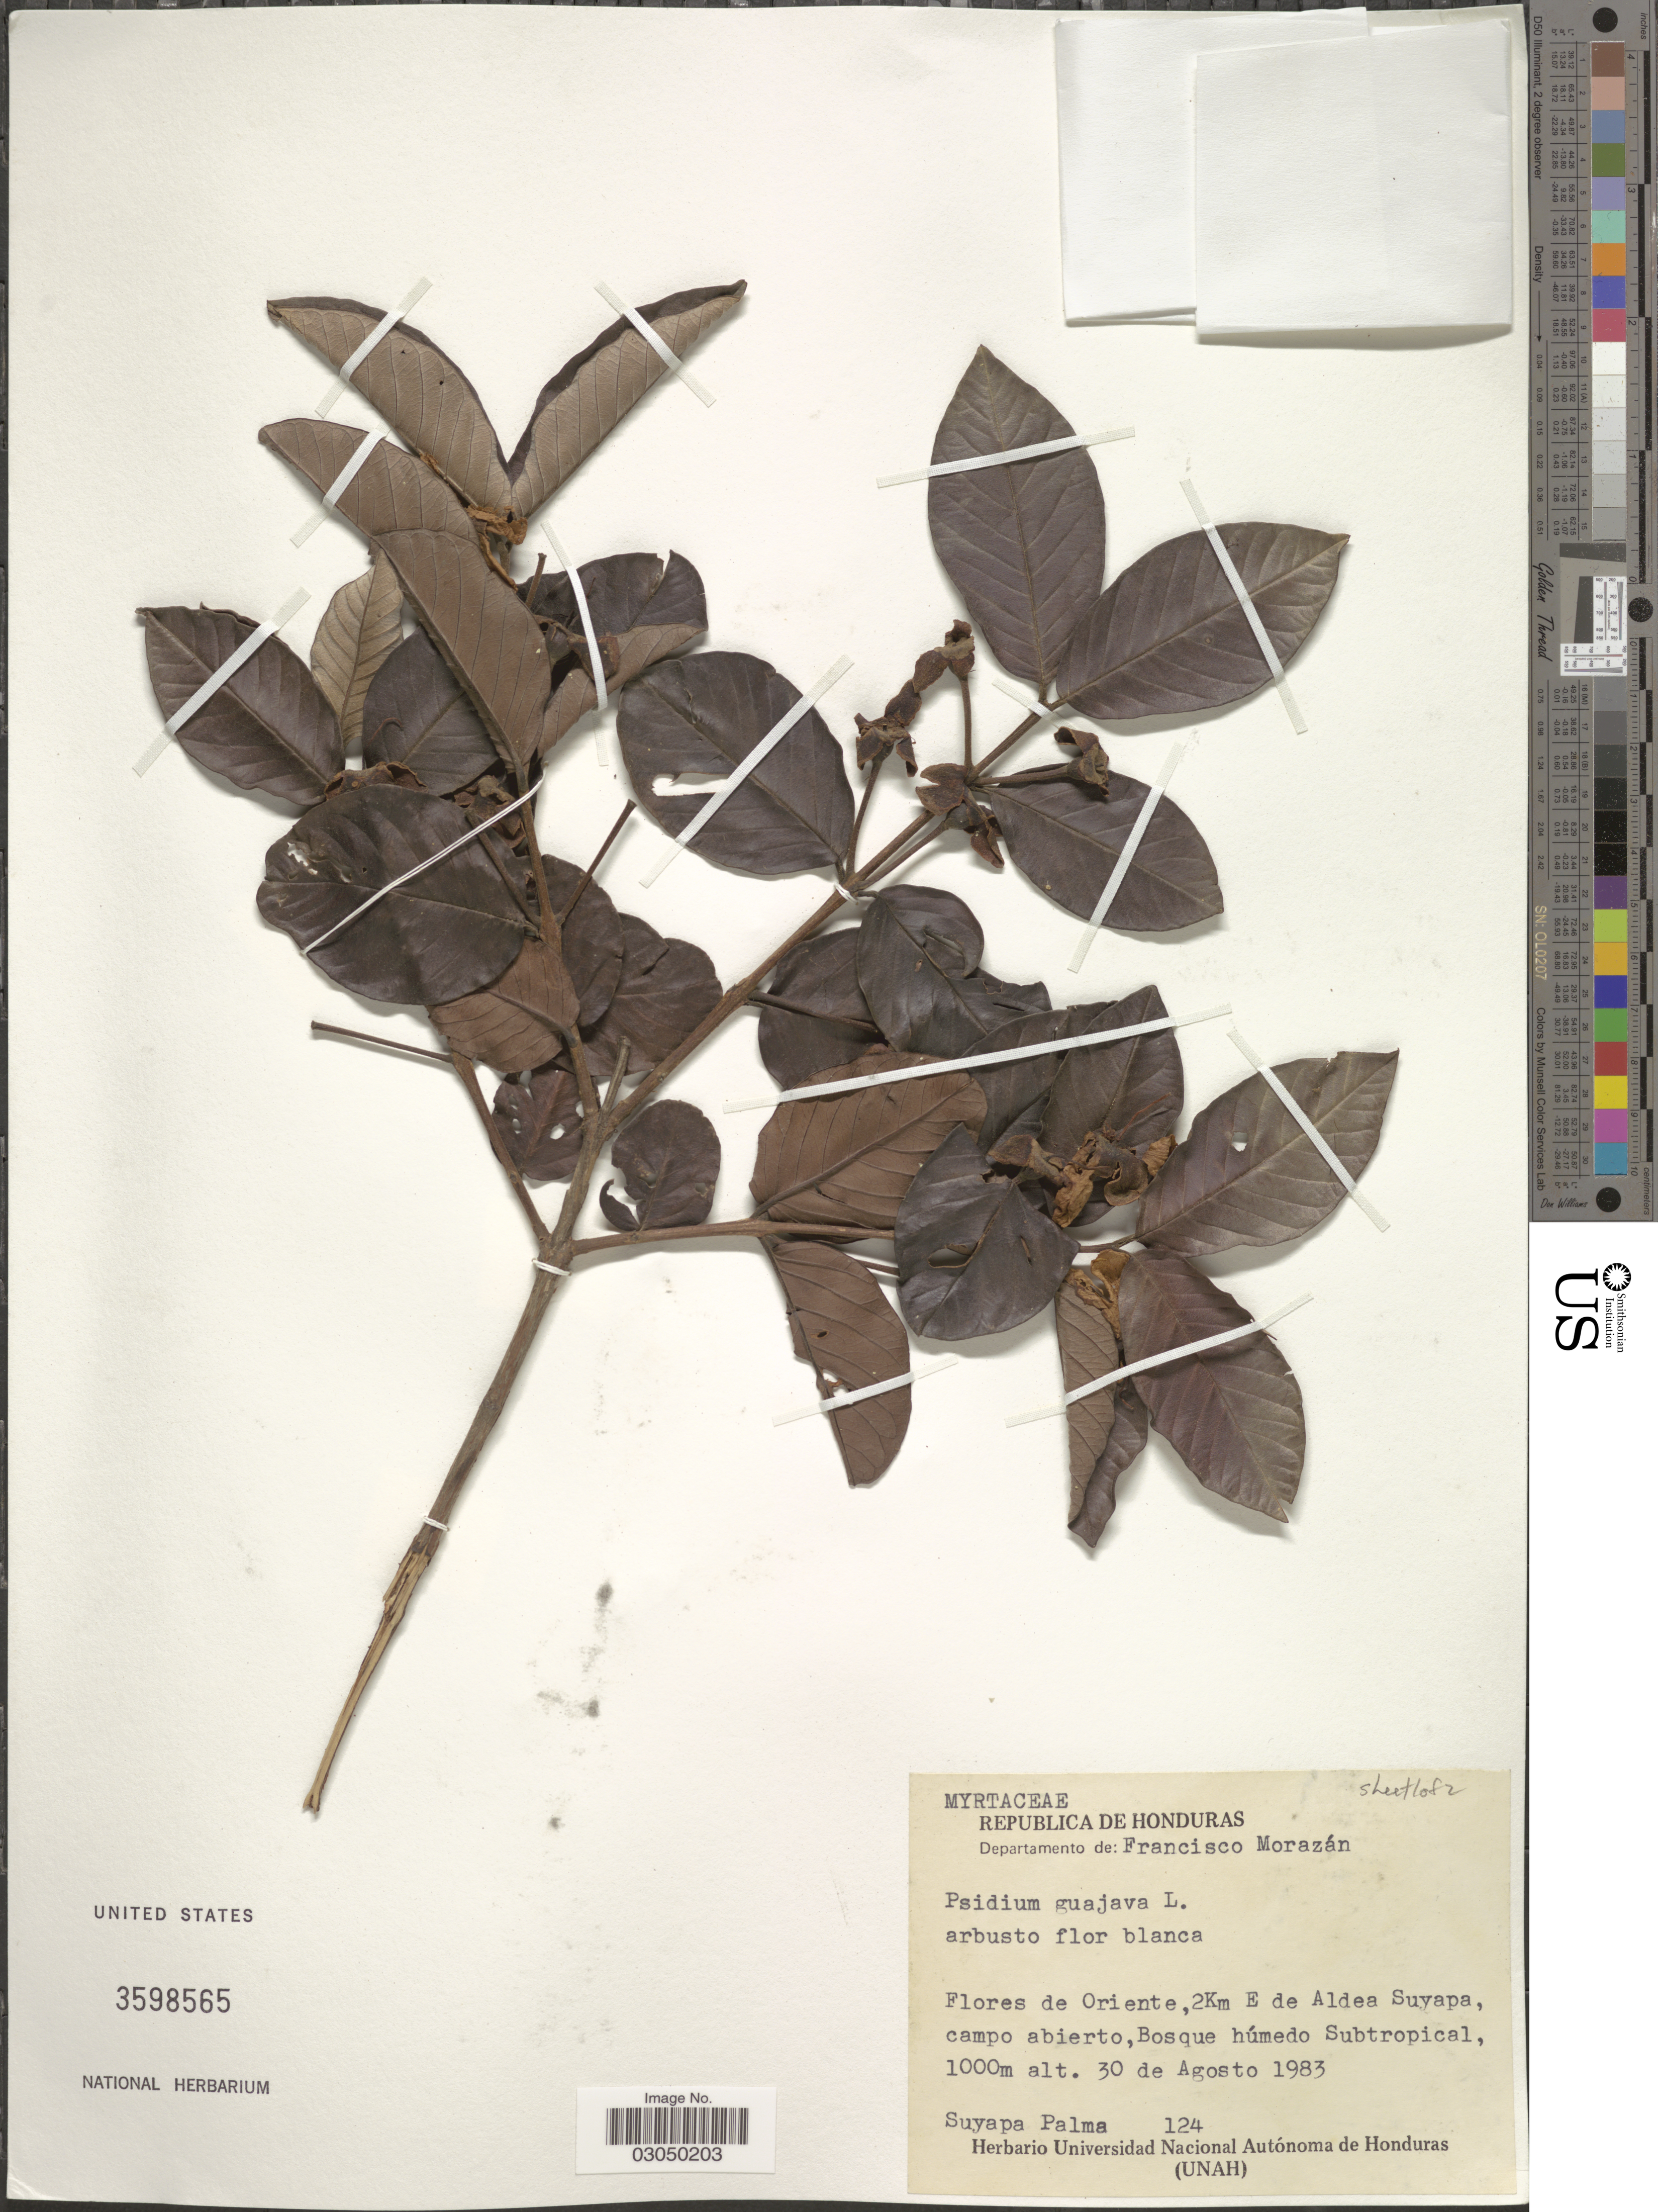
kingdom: Plantae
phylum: Tracheophyta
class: Magnoliopsida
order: Myrtales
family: Myrtaceae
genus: Psidium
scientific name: Psidium guajava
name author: L.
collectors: S. Palma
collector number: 124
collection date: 1983-08-30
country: Honduras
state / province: Fco. Morazán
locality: Departamento de: Francisco Morazán. Flores de Oriente, 2Km E de Aldea Suyapa, campo abierto.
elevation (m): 1000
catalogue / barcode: US 3598565